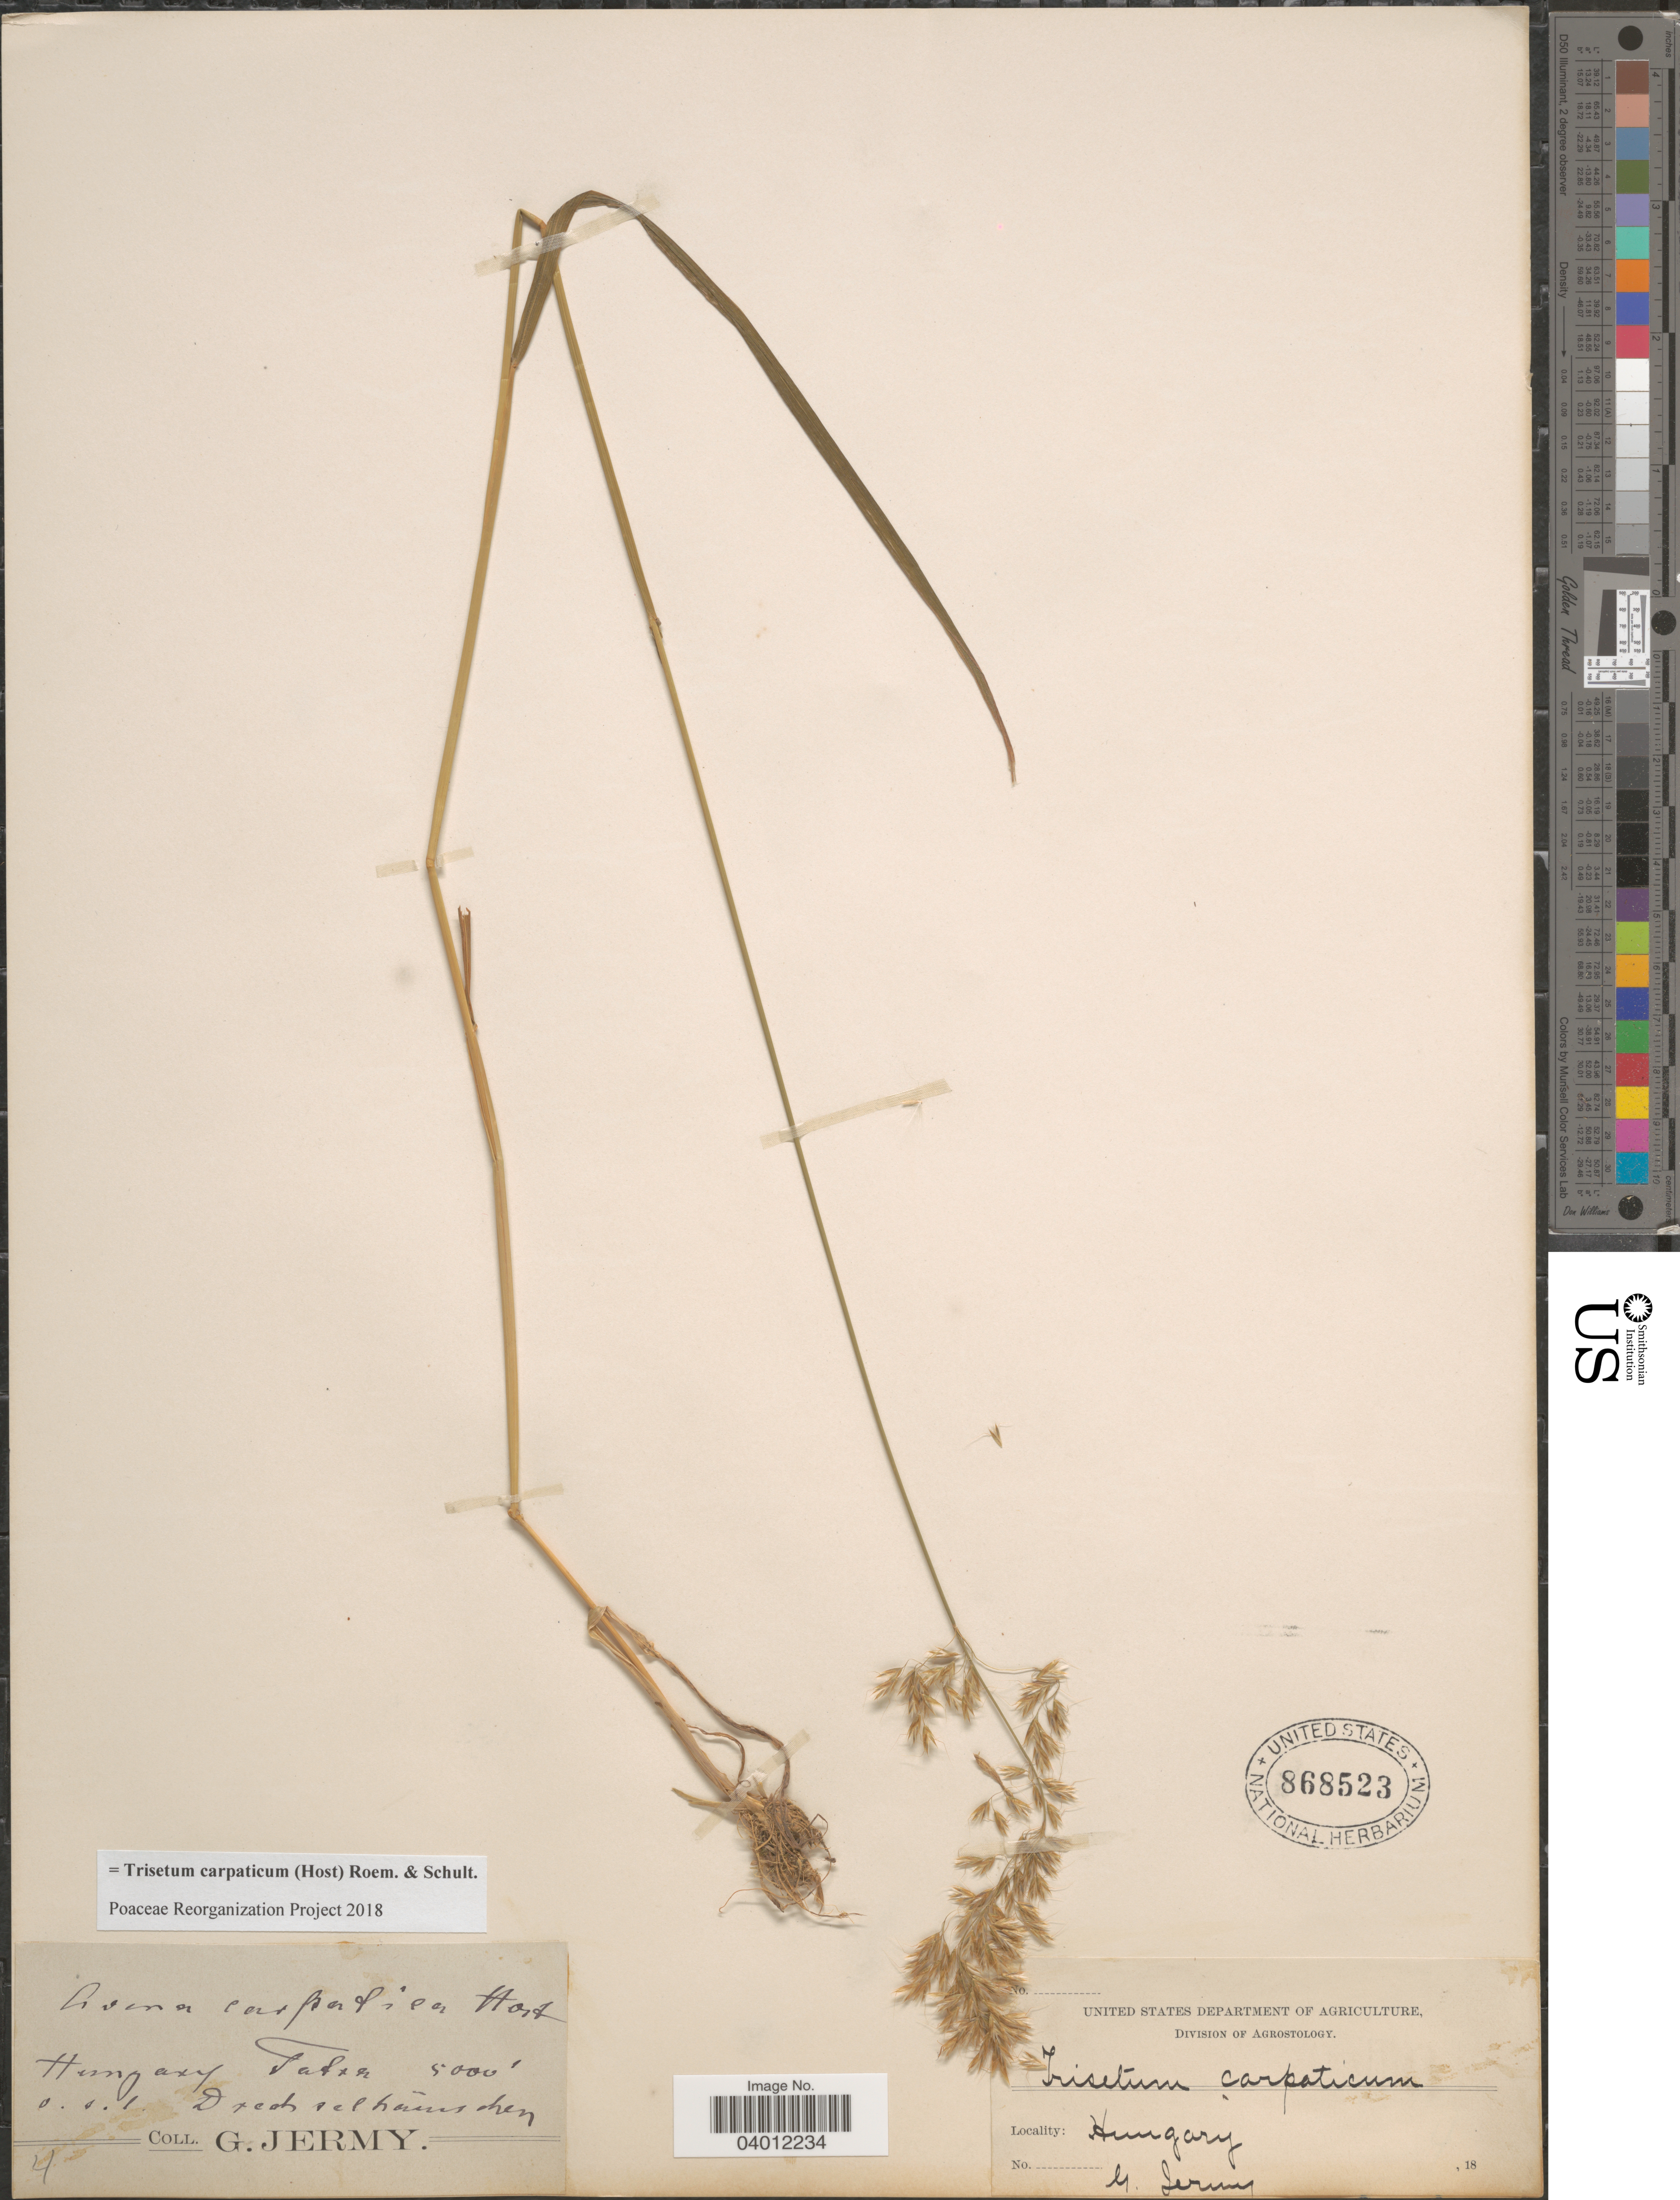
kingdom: Plantae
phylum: Tracheophyta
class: Liliopsida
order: Poales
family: Poaceae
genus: Trisetum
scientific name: Trisetum carpaticum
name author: (Host) Roem. & Schult.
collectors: G. Jermy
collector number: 4?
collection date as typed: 18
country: Hungary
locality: Tatra, o.s.l. Drechselhauschen.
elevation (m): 2438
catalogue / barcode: US 868523